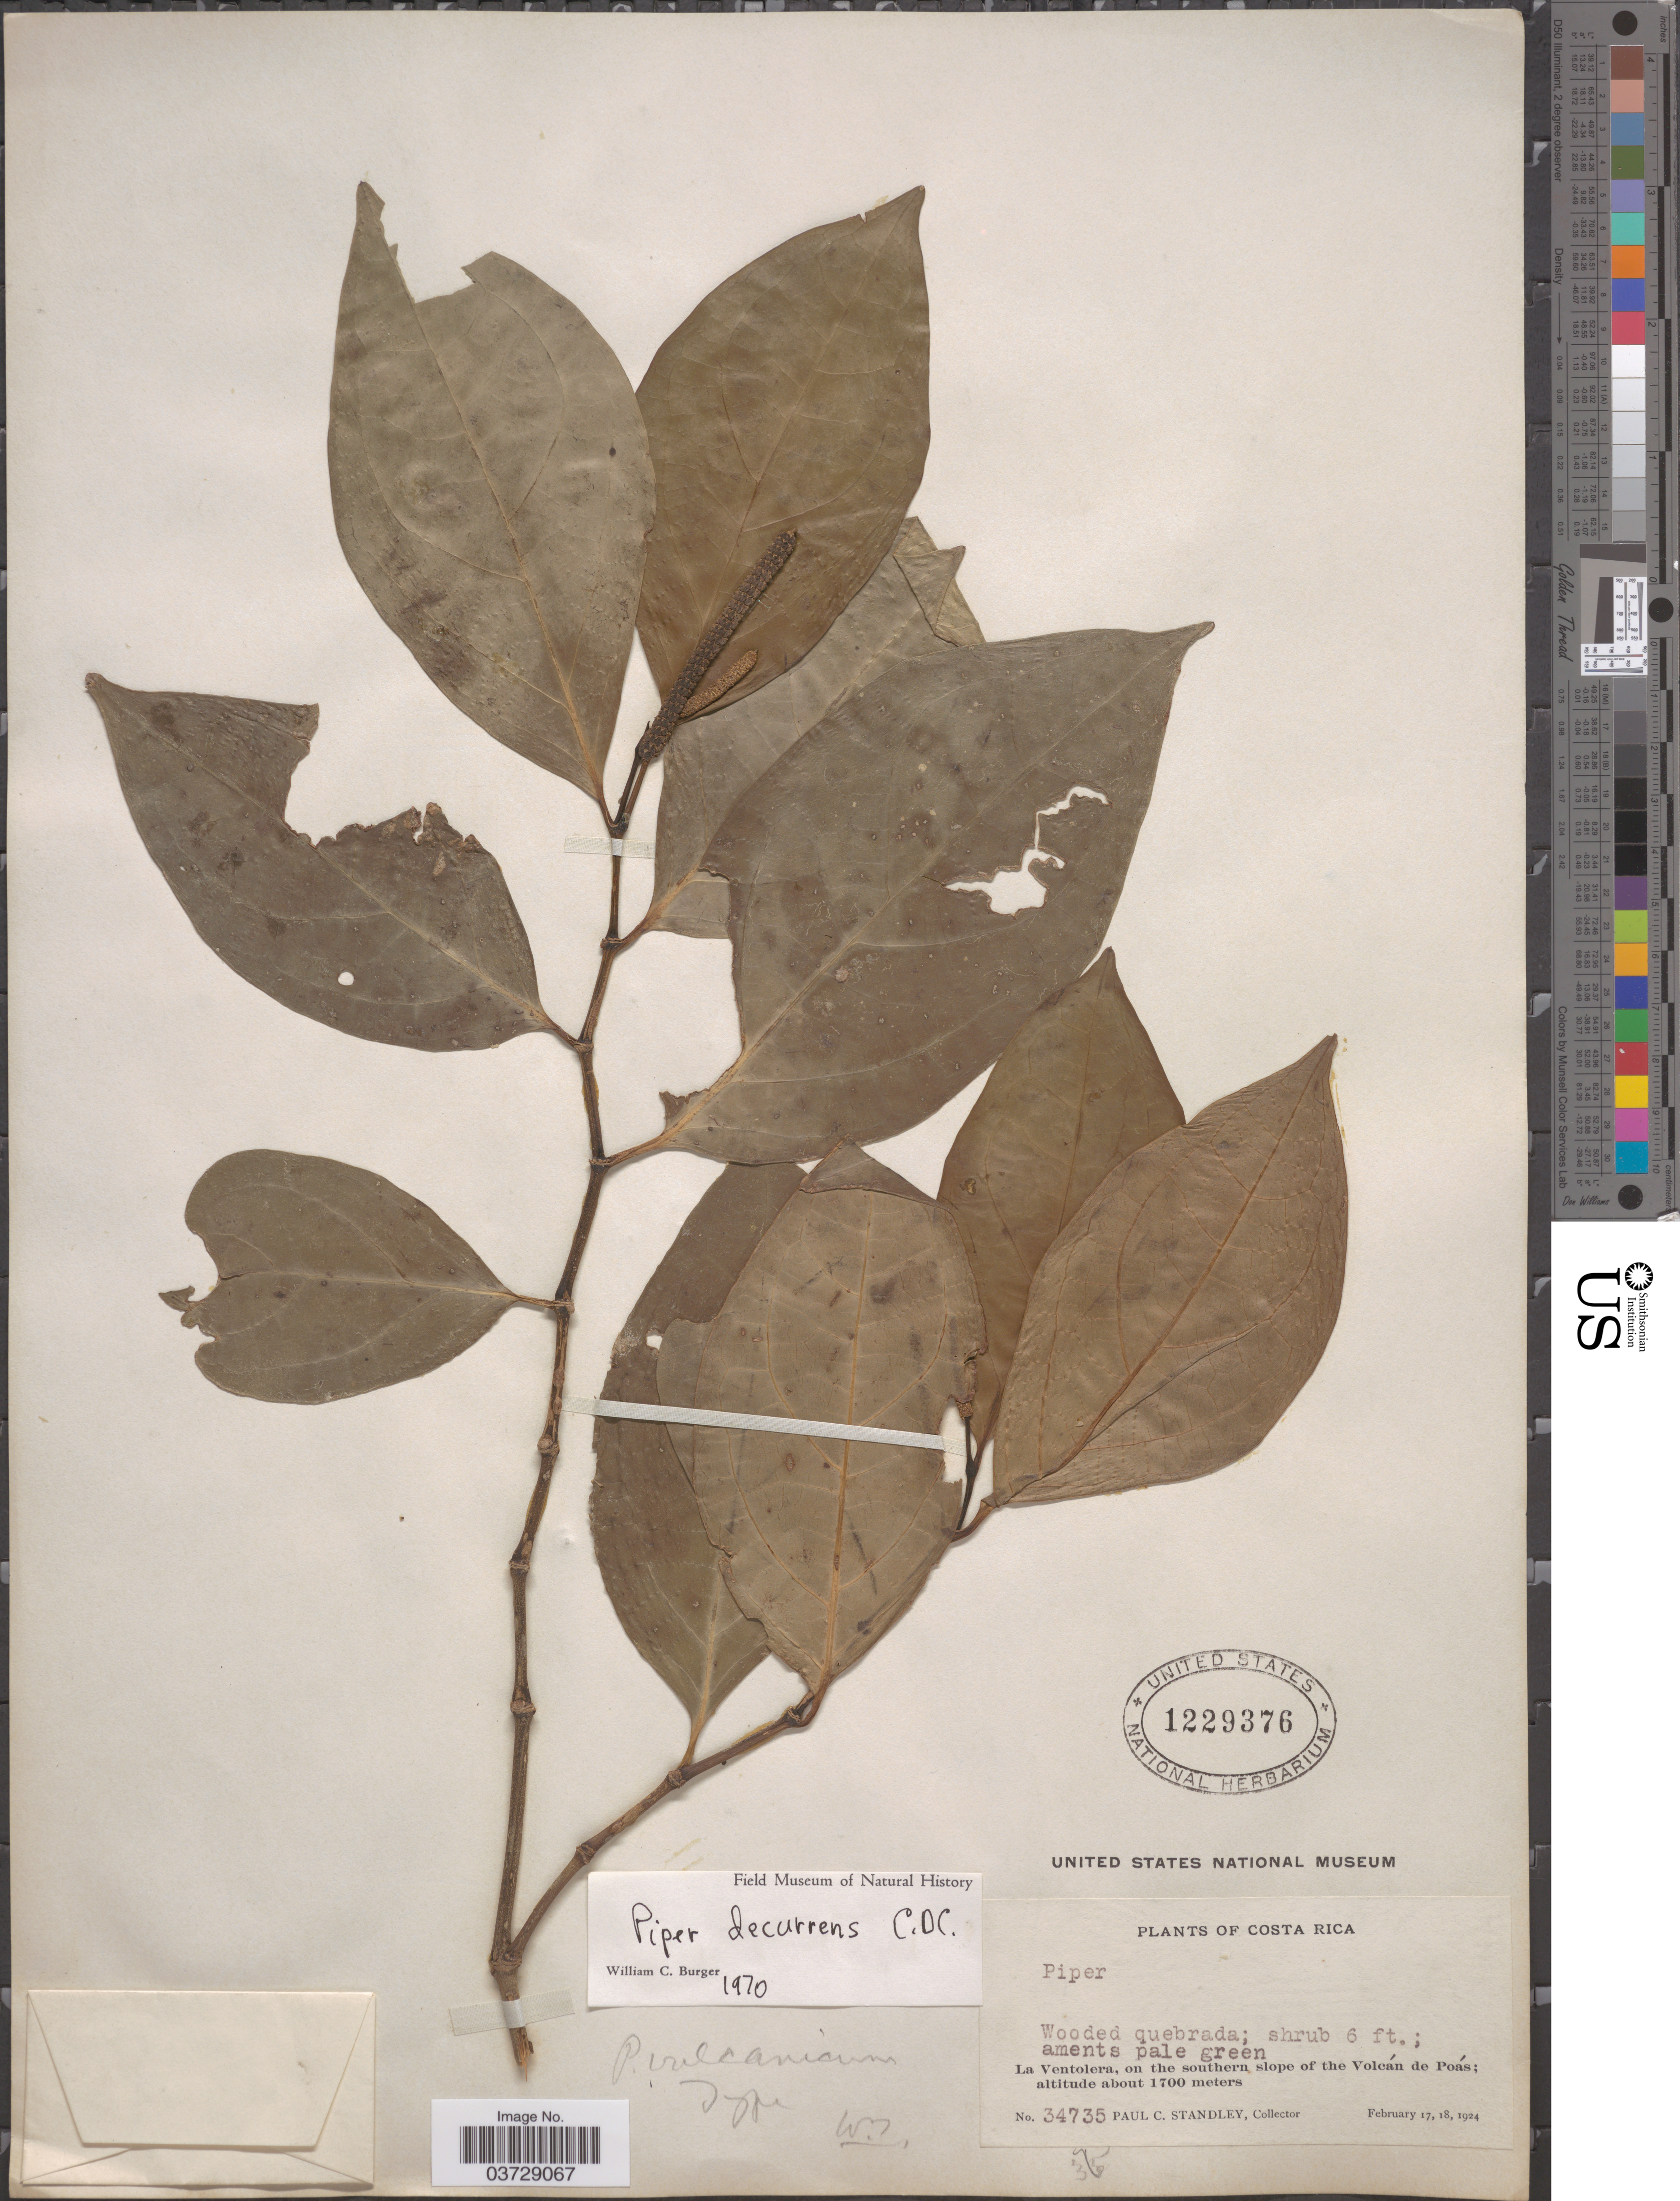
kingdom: Plantae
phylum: Tracheophyta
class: Magnoliopsida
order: Piperales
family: Piperaceae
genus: Piper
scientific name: Piper decurrens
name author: C. DC.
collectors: P. C. Standley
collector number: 34735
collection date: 1924-02-17/1924-02-18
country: Costa Rica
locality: La Ventolera, on the southern slope of the Volcán de Poás.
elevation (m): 1700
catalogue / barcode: US 1229376